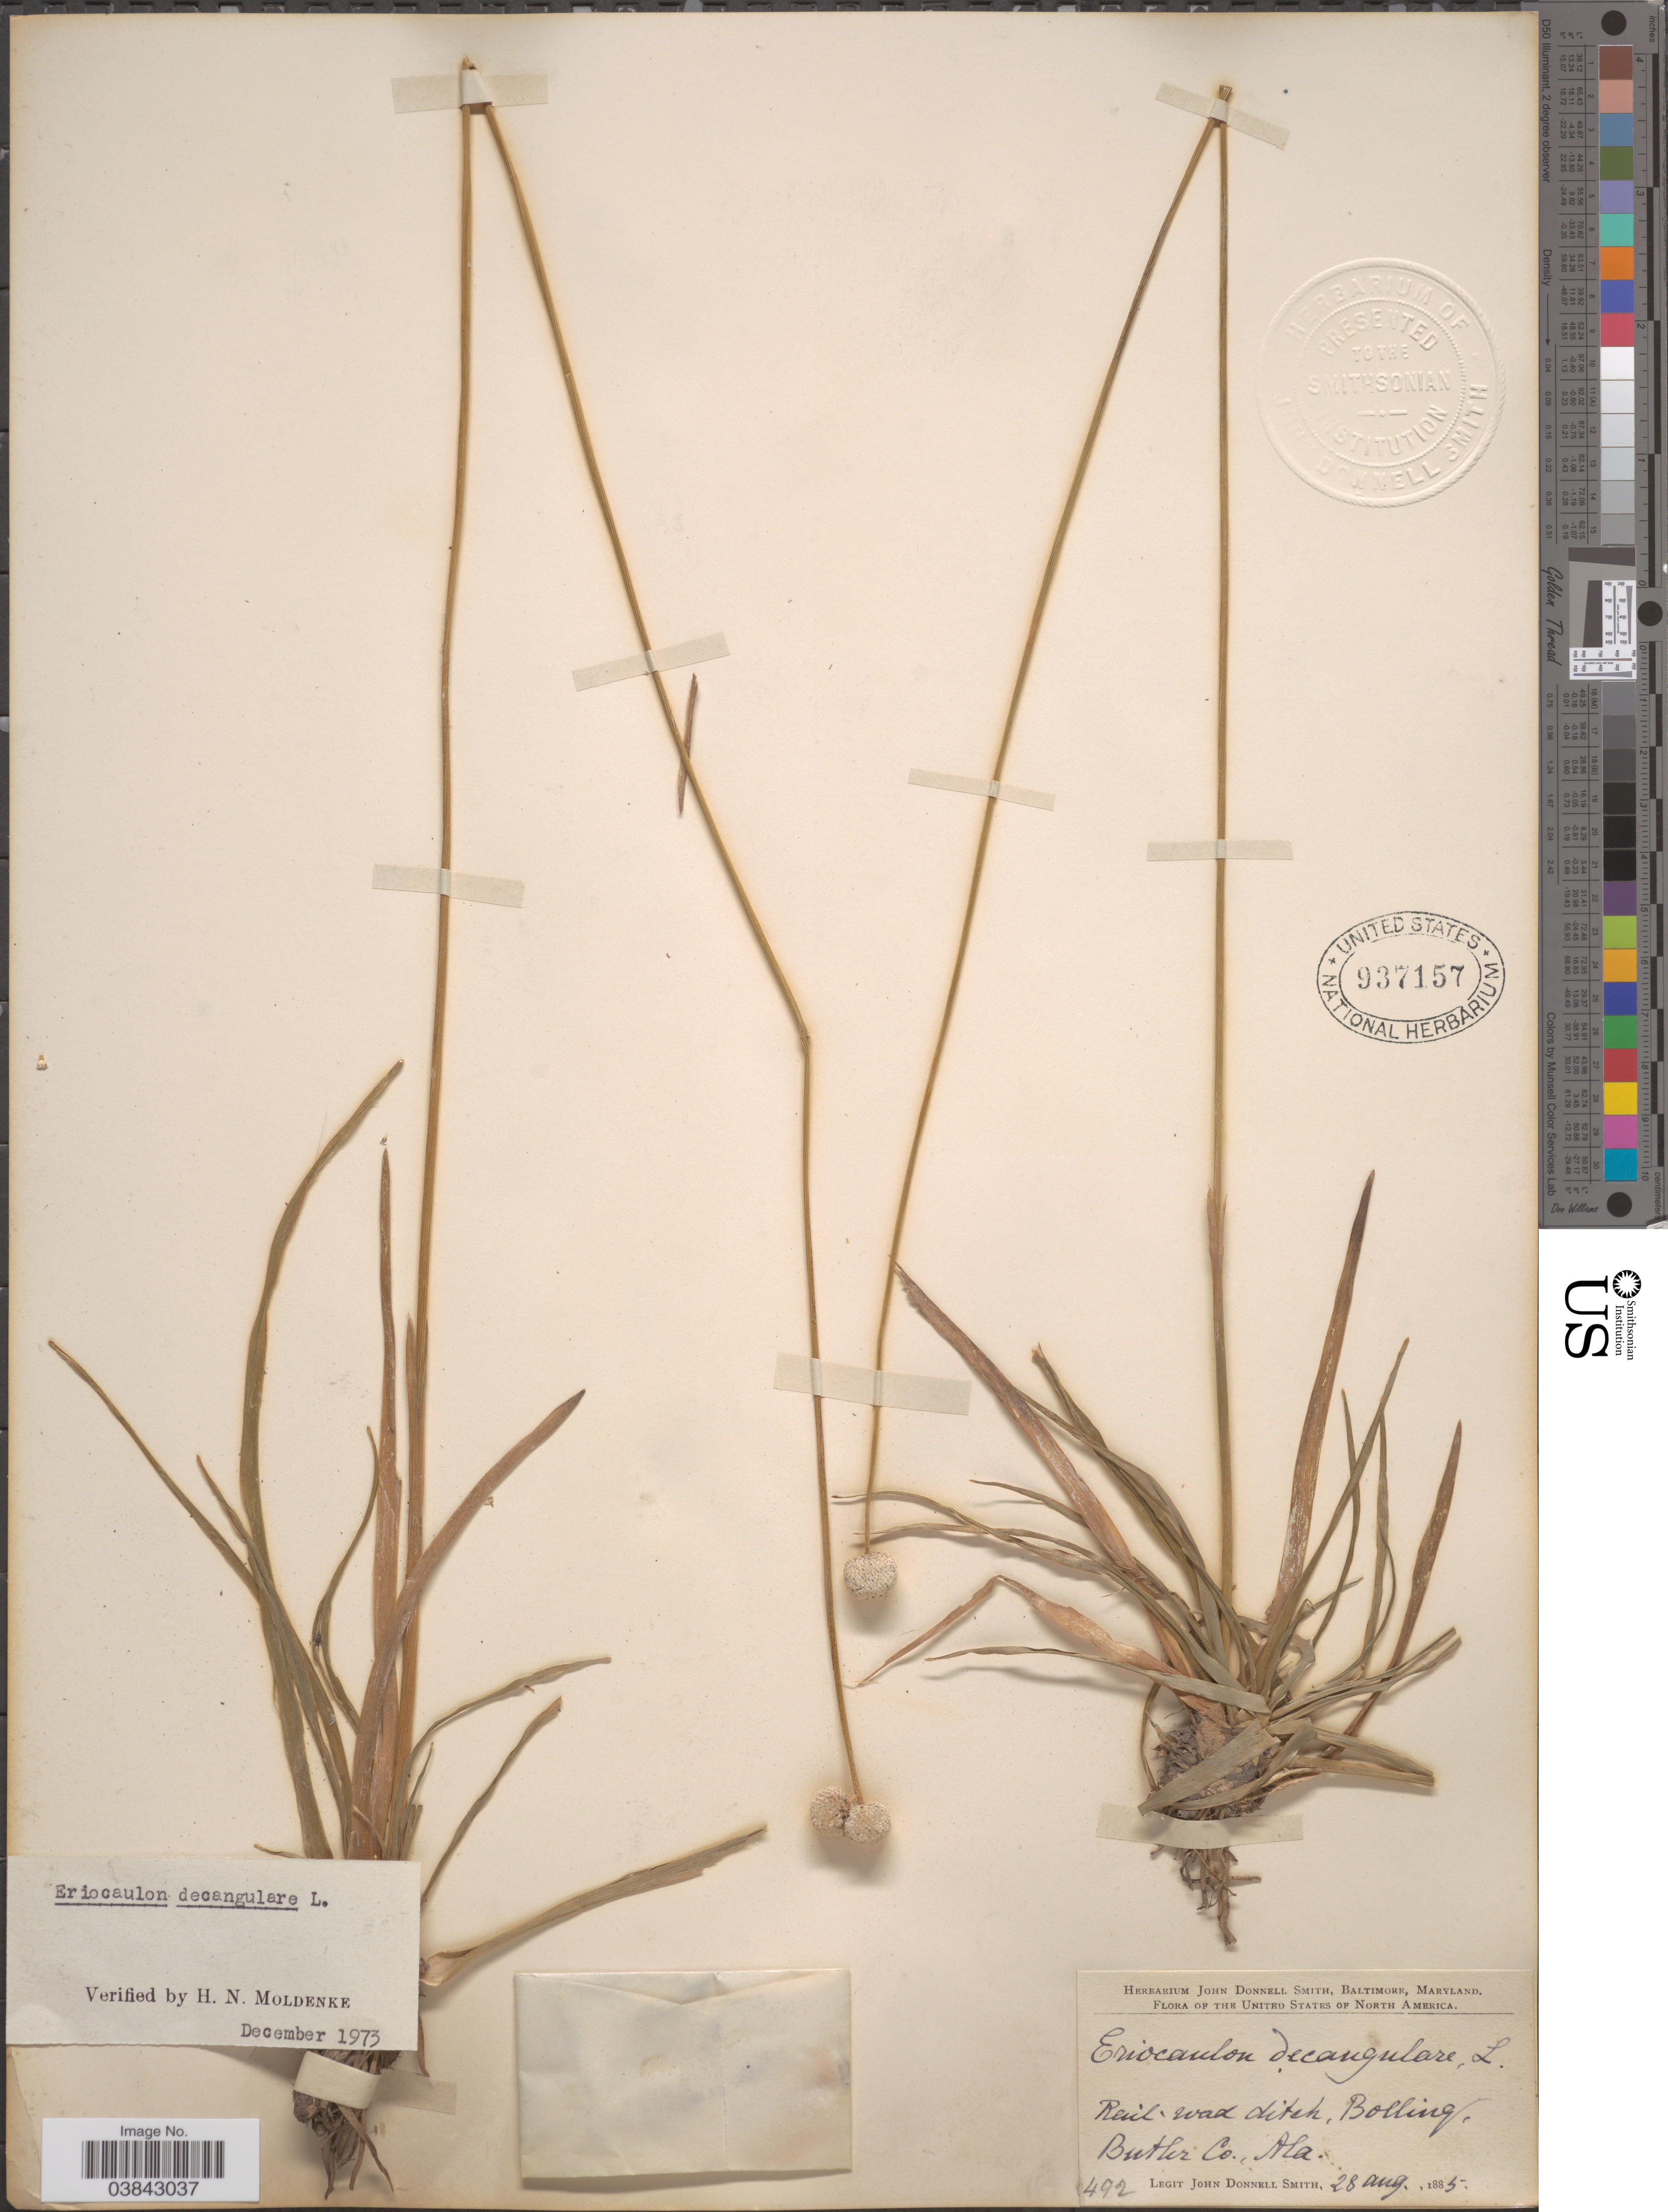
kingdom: Plantae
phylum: Tracheophyta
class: Liliopsida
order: Poales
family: Eriocaulaceae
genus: Eriocaulon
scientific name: Eriocaulon decangulare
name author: L.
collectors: J. Donnell Smith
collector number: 492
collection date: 1885-08-28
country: United States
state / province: Alabama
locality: Rail road ditch, Bollinq, Butler Co.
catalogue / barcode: US 937157